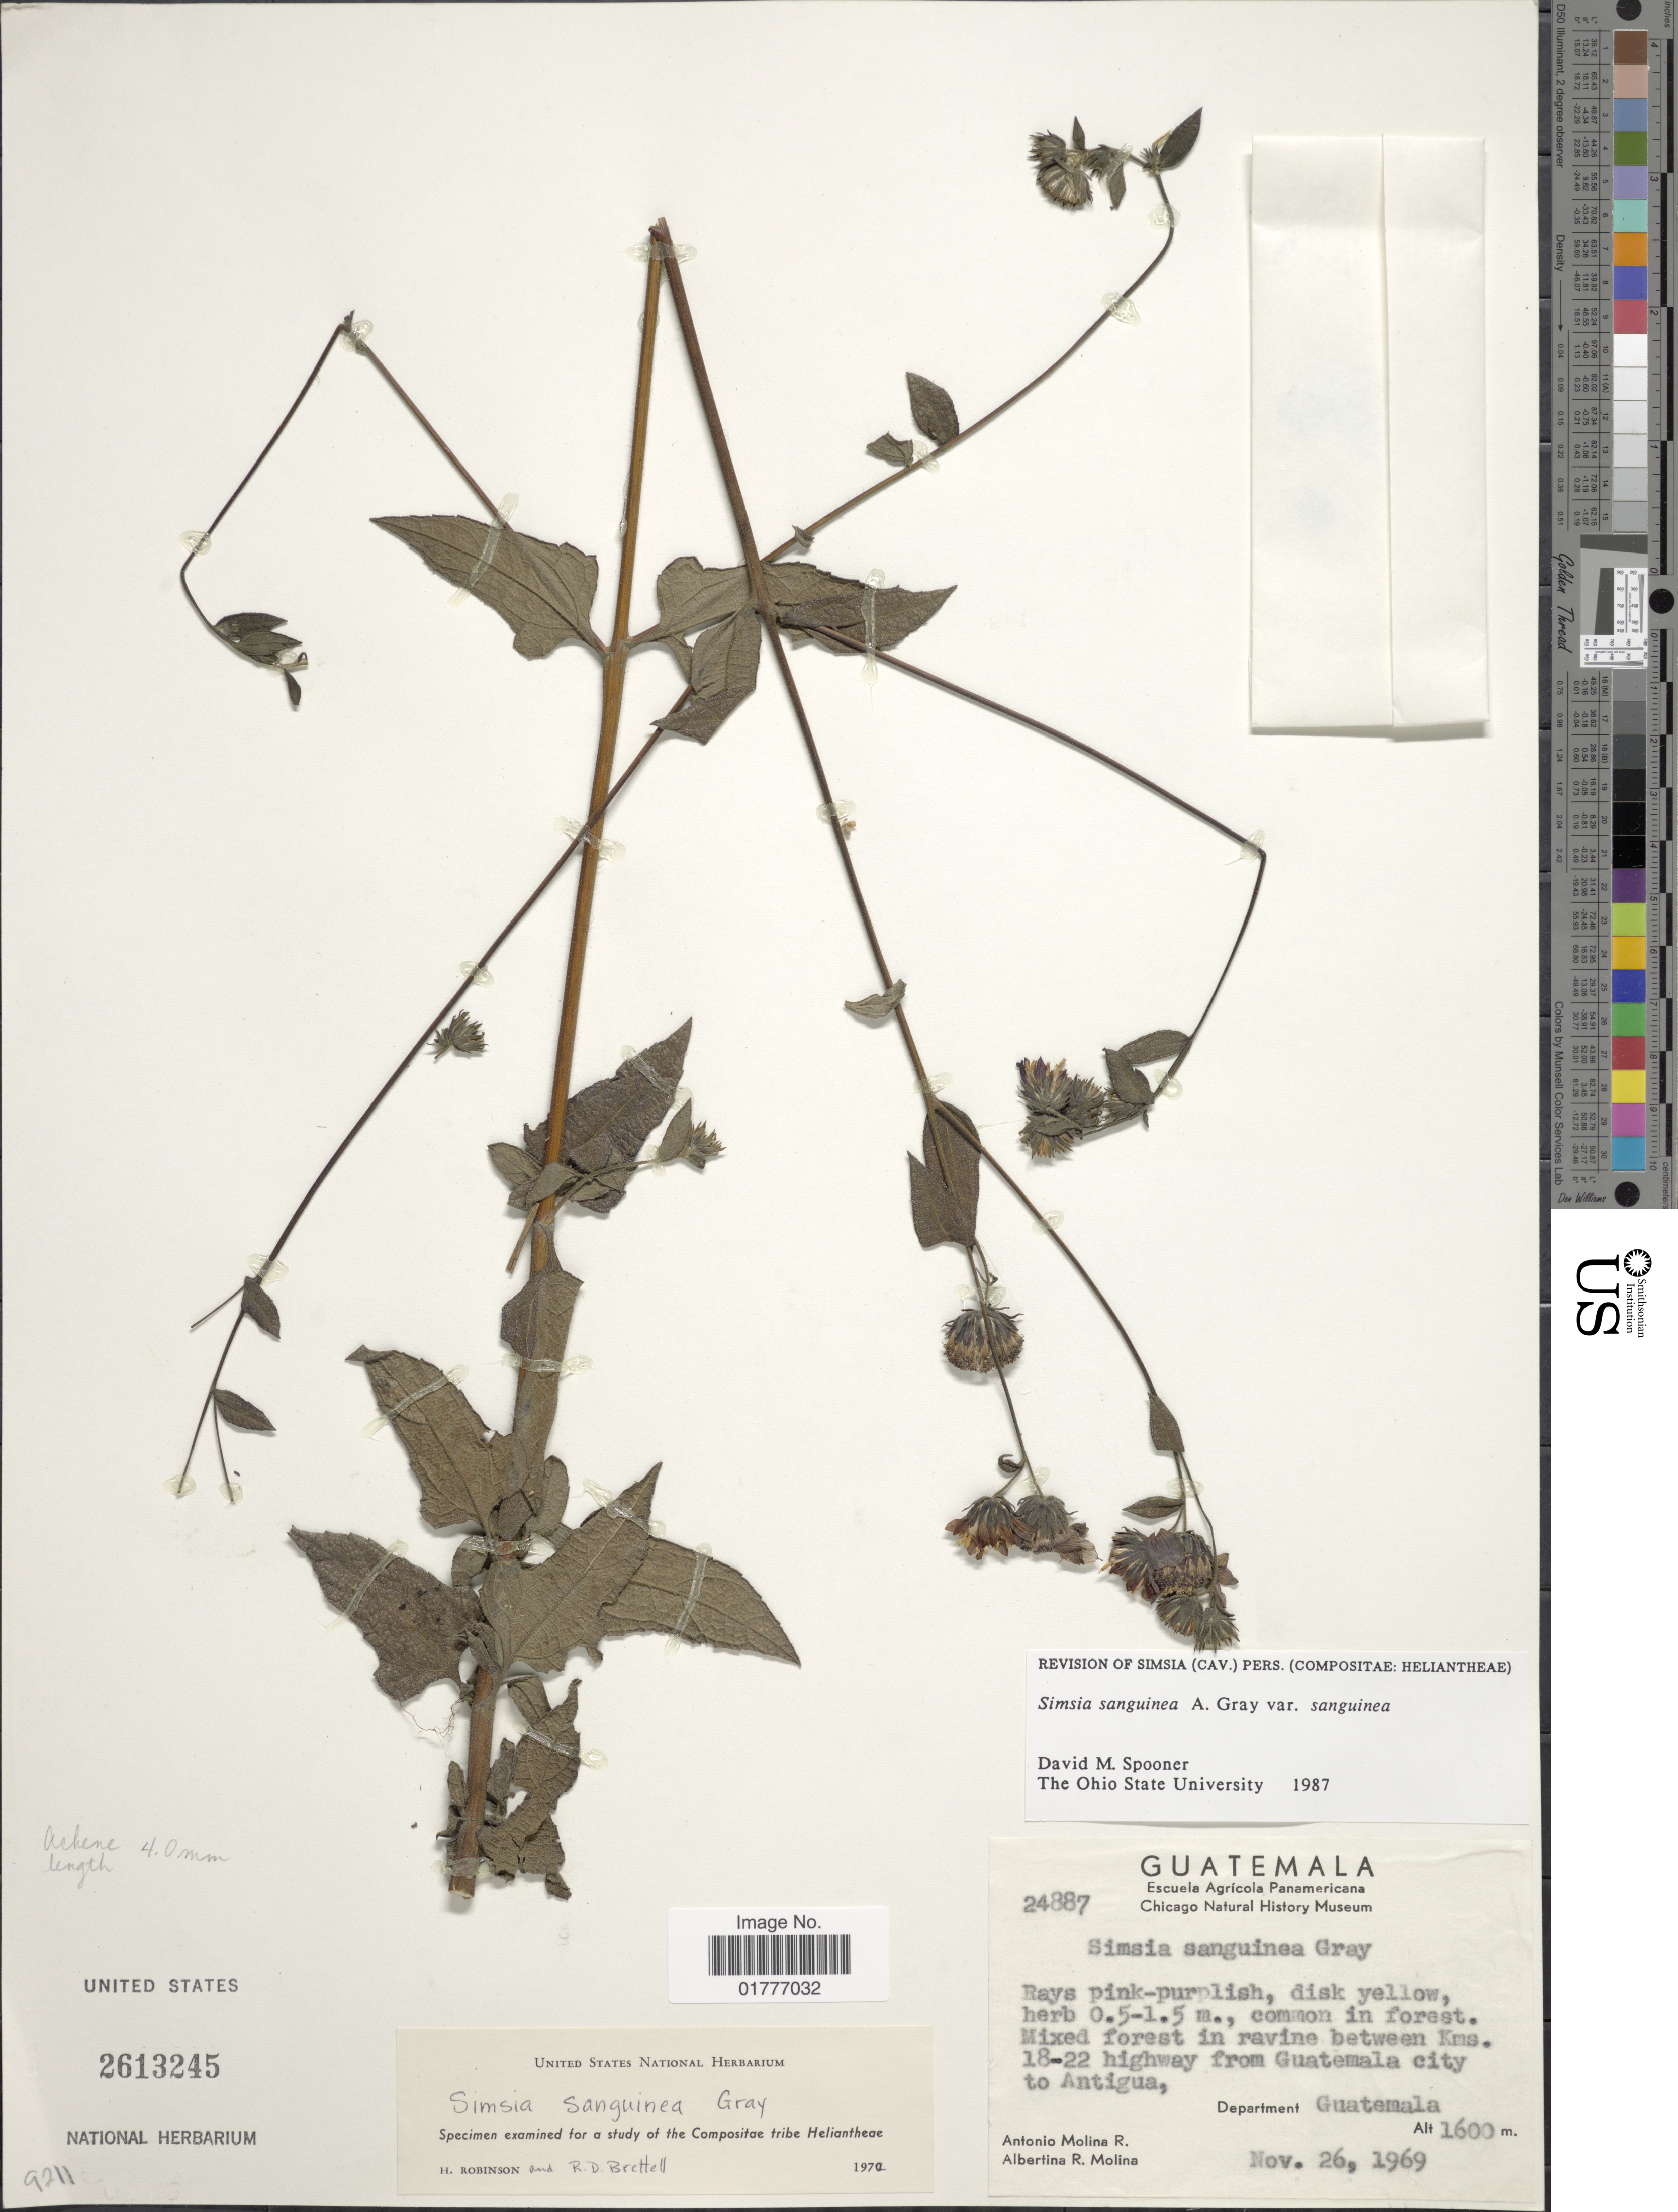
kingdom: Plantae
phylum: Tracheophyta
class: Magnoliopsida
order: Asterales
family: Asteraceae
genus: Simsia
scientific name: Simsia sanguinea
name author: A. Gray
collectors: A. Molina R. & A. R. Molina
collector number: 24887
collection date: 1969-11-26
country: Guatemala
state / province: Guatemala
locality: Between Kms. 18-22 highway from Guatemala city to Antigua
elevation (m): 1600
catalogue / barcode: US 2613245